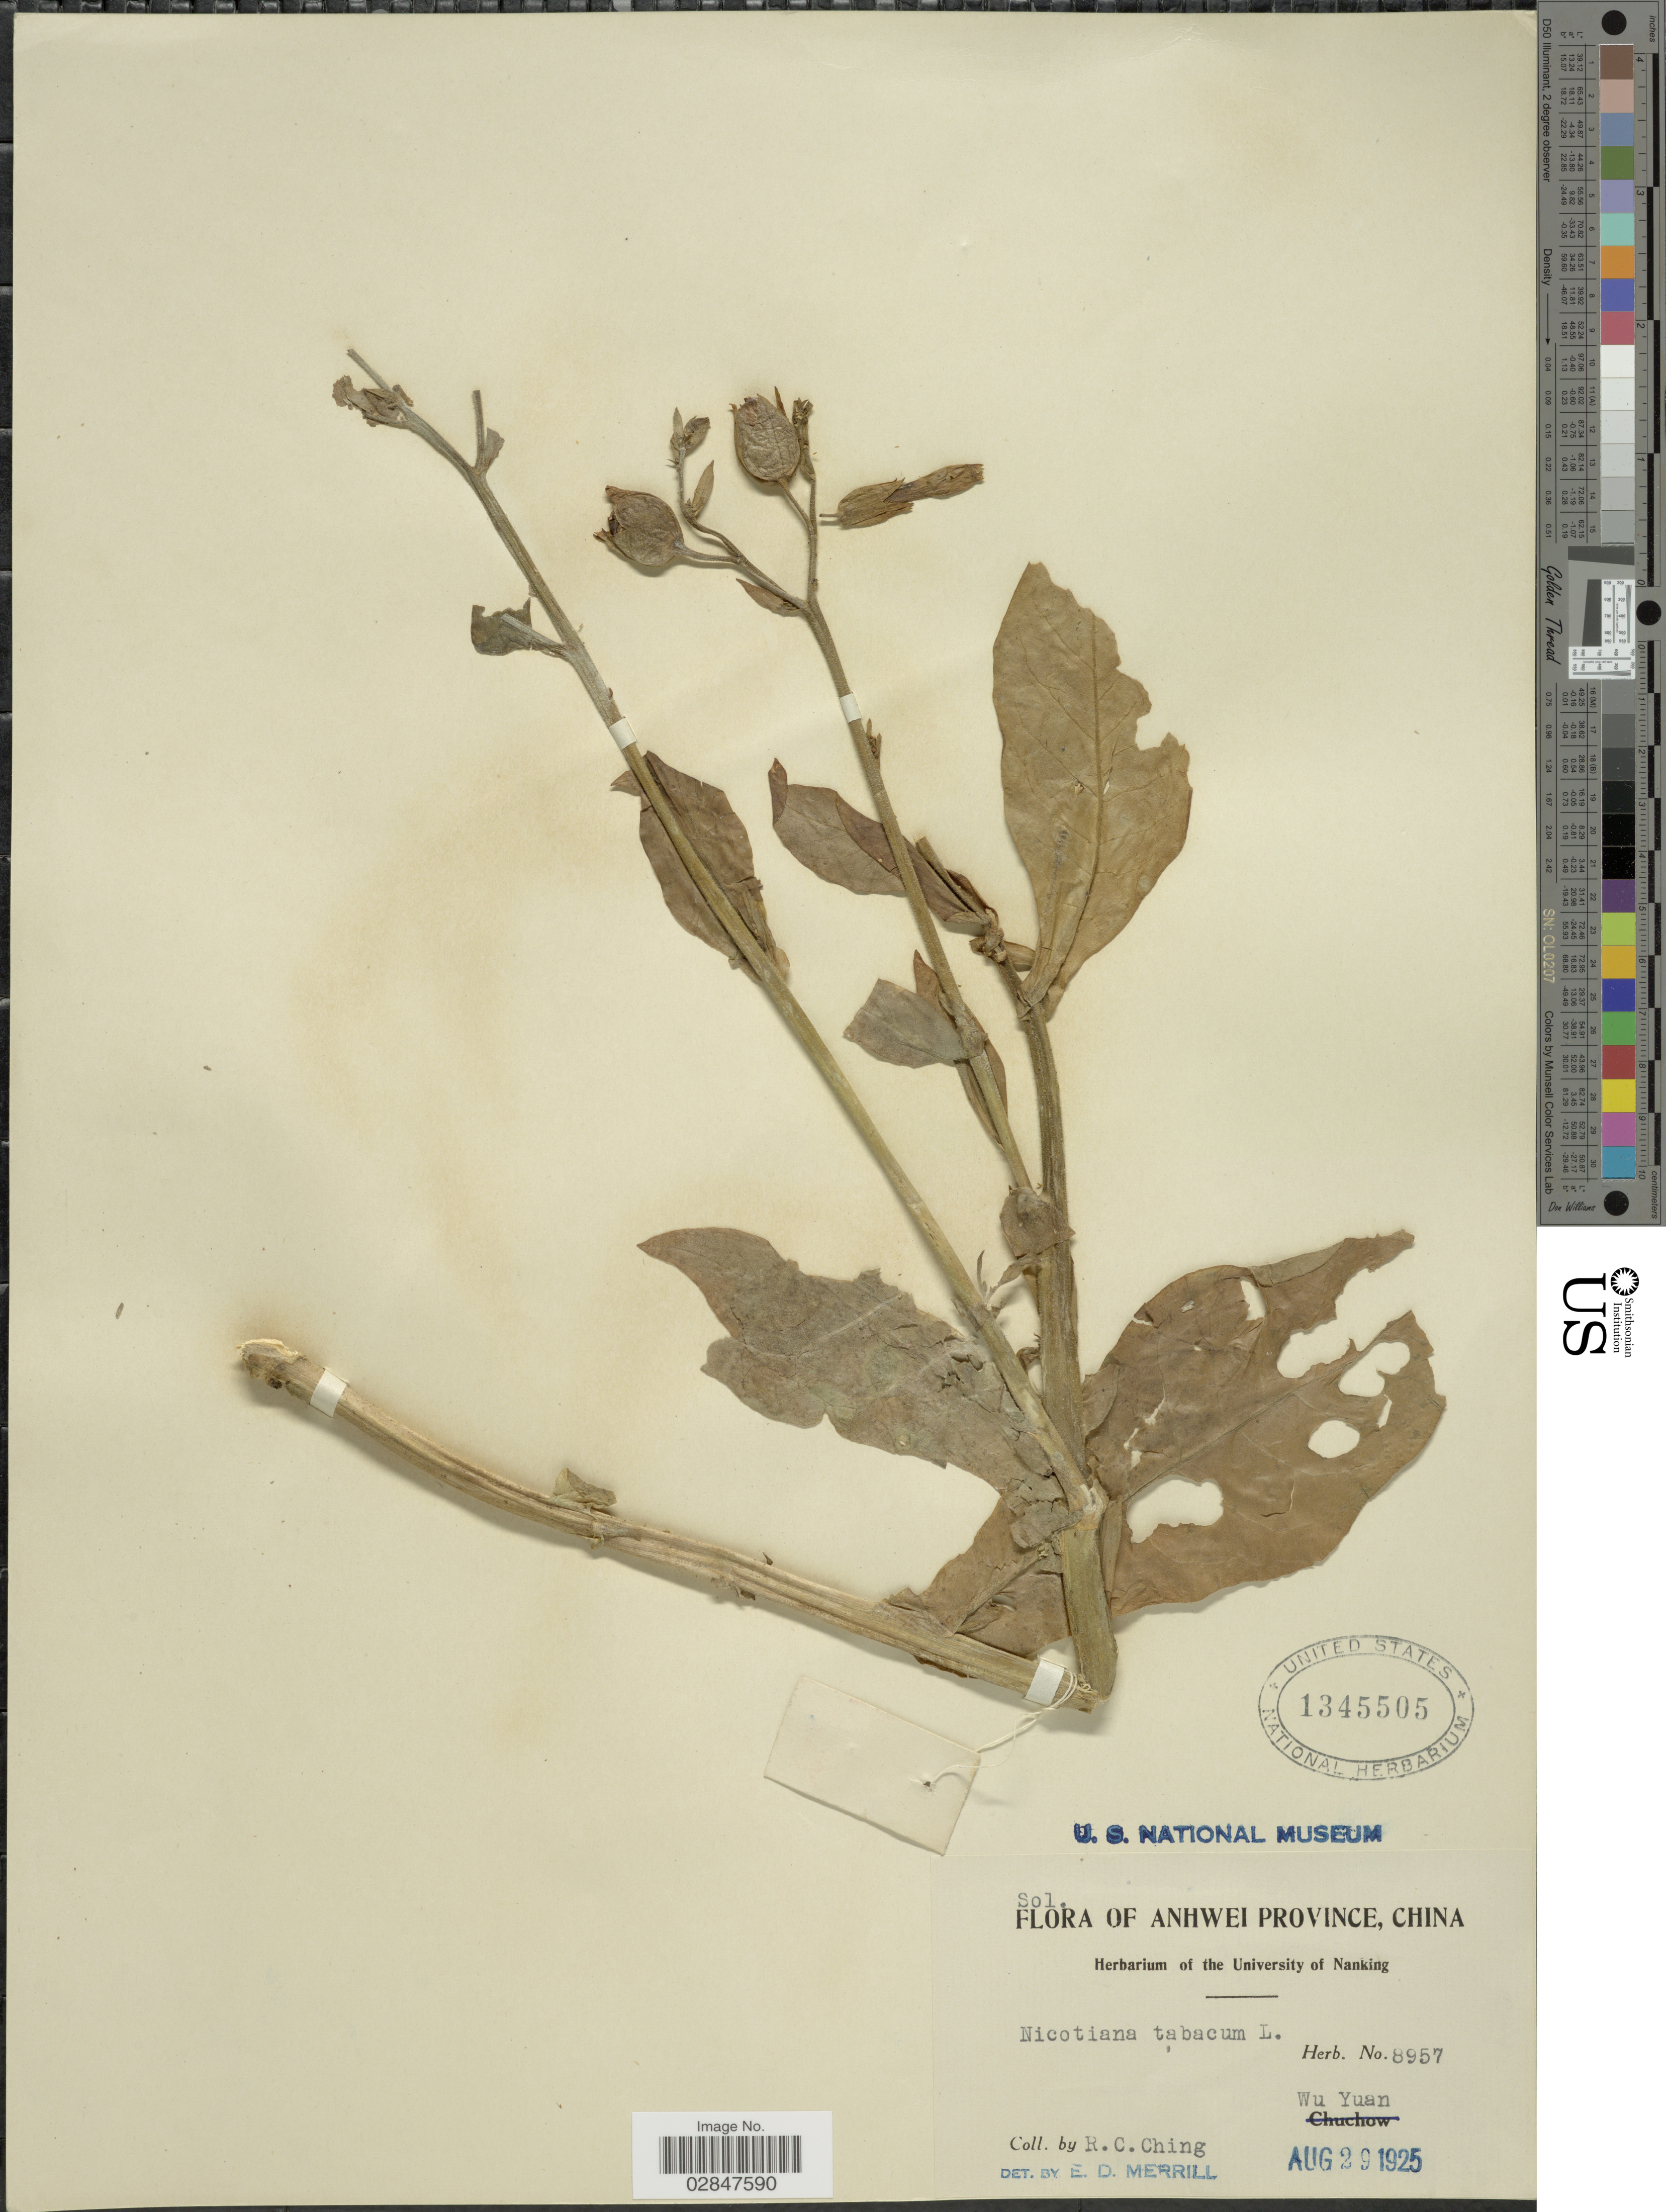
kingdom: Plantae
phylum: Tracheophyta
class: Magnoliopsida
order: Solanales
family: Solanaceae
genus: Nicotiana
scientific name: Nicotiana tabacum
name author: L.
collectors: R. C. Ching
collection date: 1925-08-29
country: China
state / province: Anhui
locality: Anhwei Province. Wu Yuan.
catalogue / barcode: US 1345505